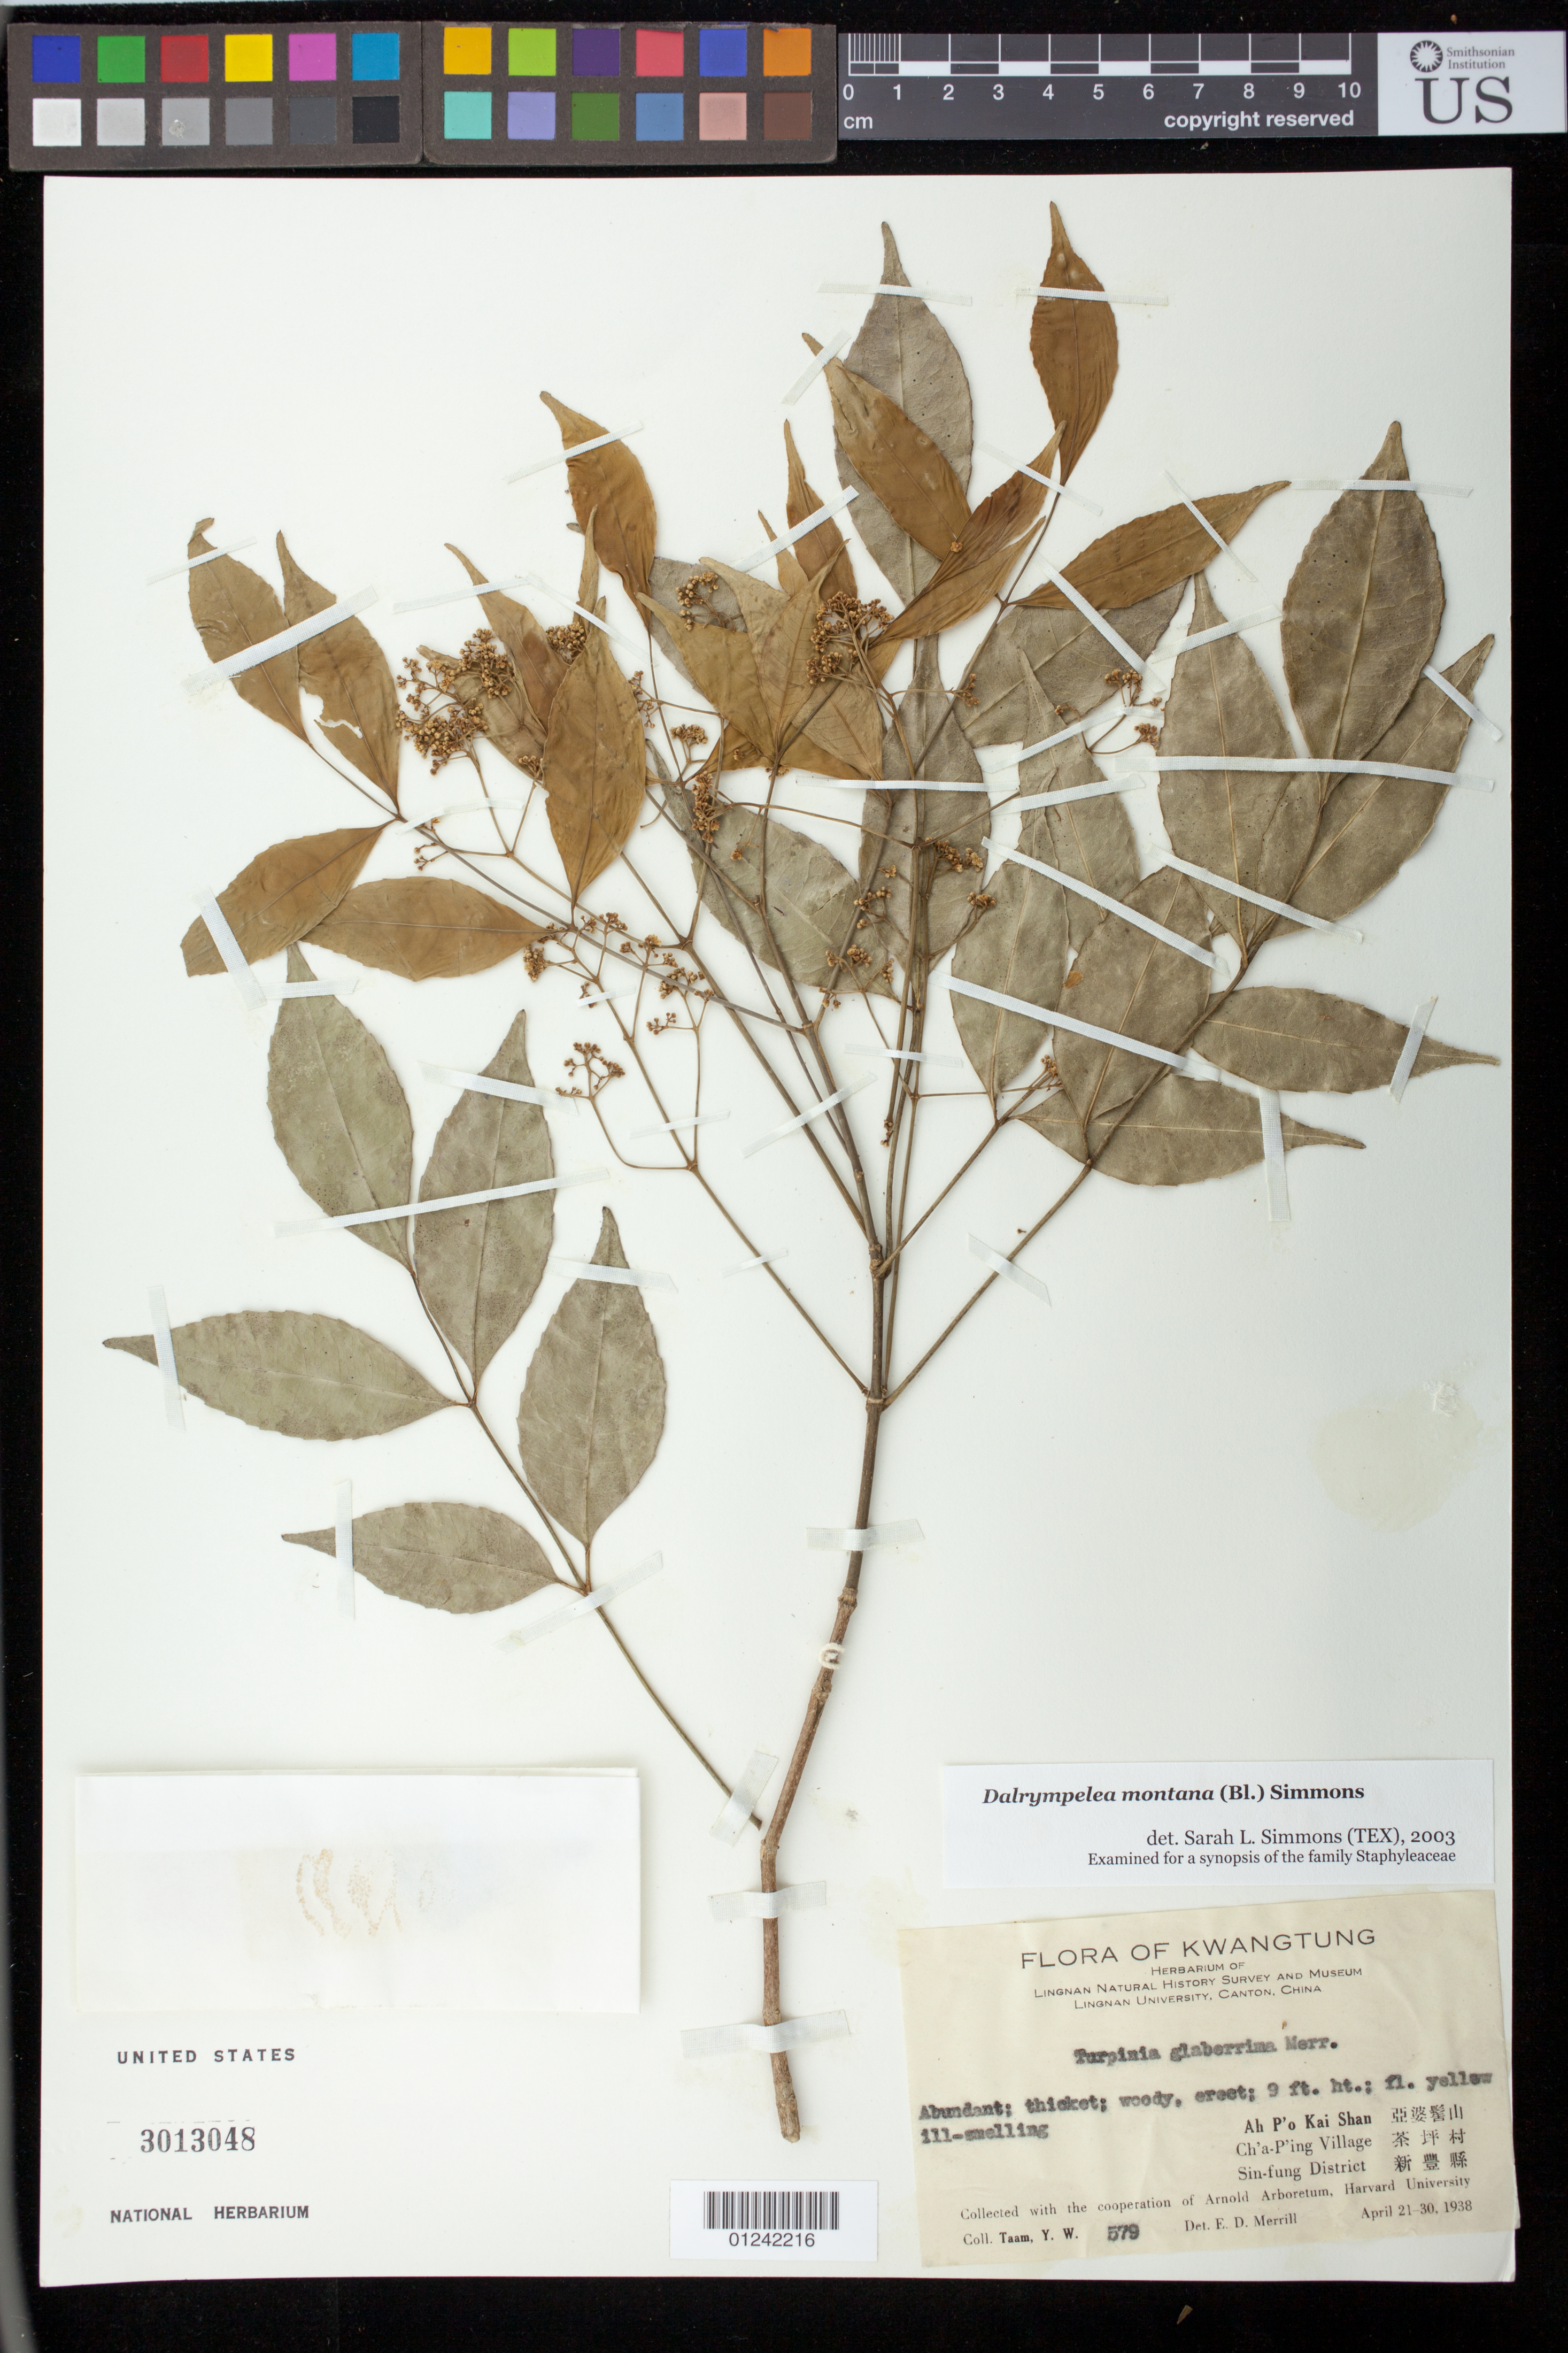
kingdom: Plantae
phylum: Tracheophyta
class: Magnoliopsida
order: Crossosomatales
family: Staphyleaceae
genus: Turpinia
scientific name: Turpinia montana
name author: (Blume) Kurz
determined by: Simmons, S. L.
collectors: Y. W. Taam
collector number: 579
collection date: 1938-04-21/1938-04-30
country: China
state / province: Guangdong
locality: Ah P'o Kai Shan.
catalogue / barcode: US 3013048